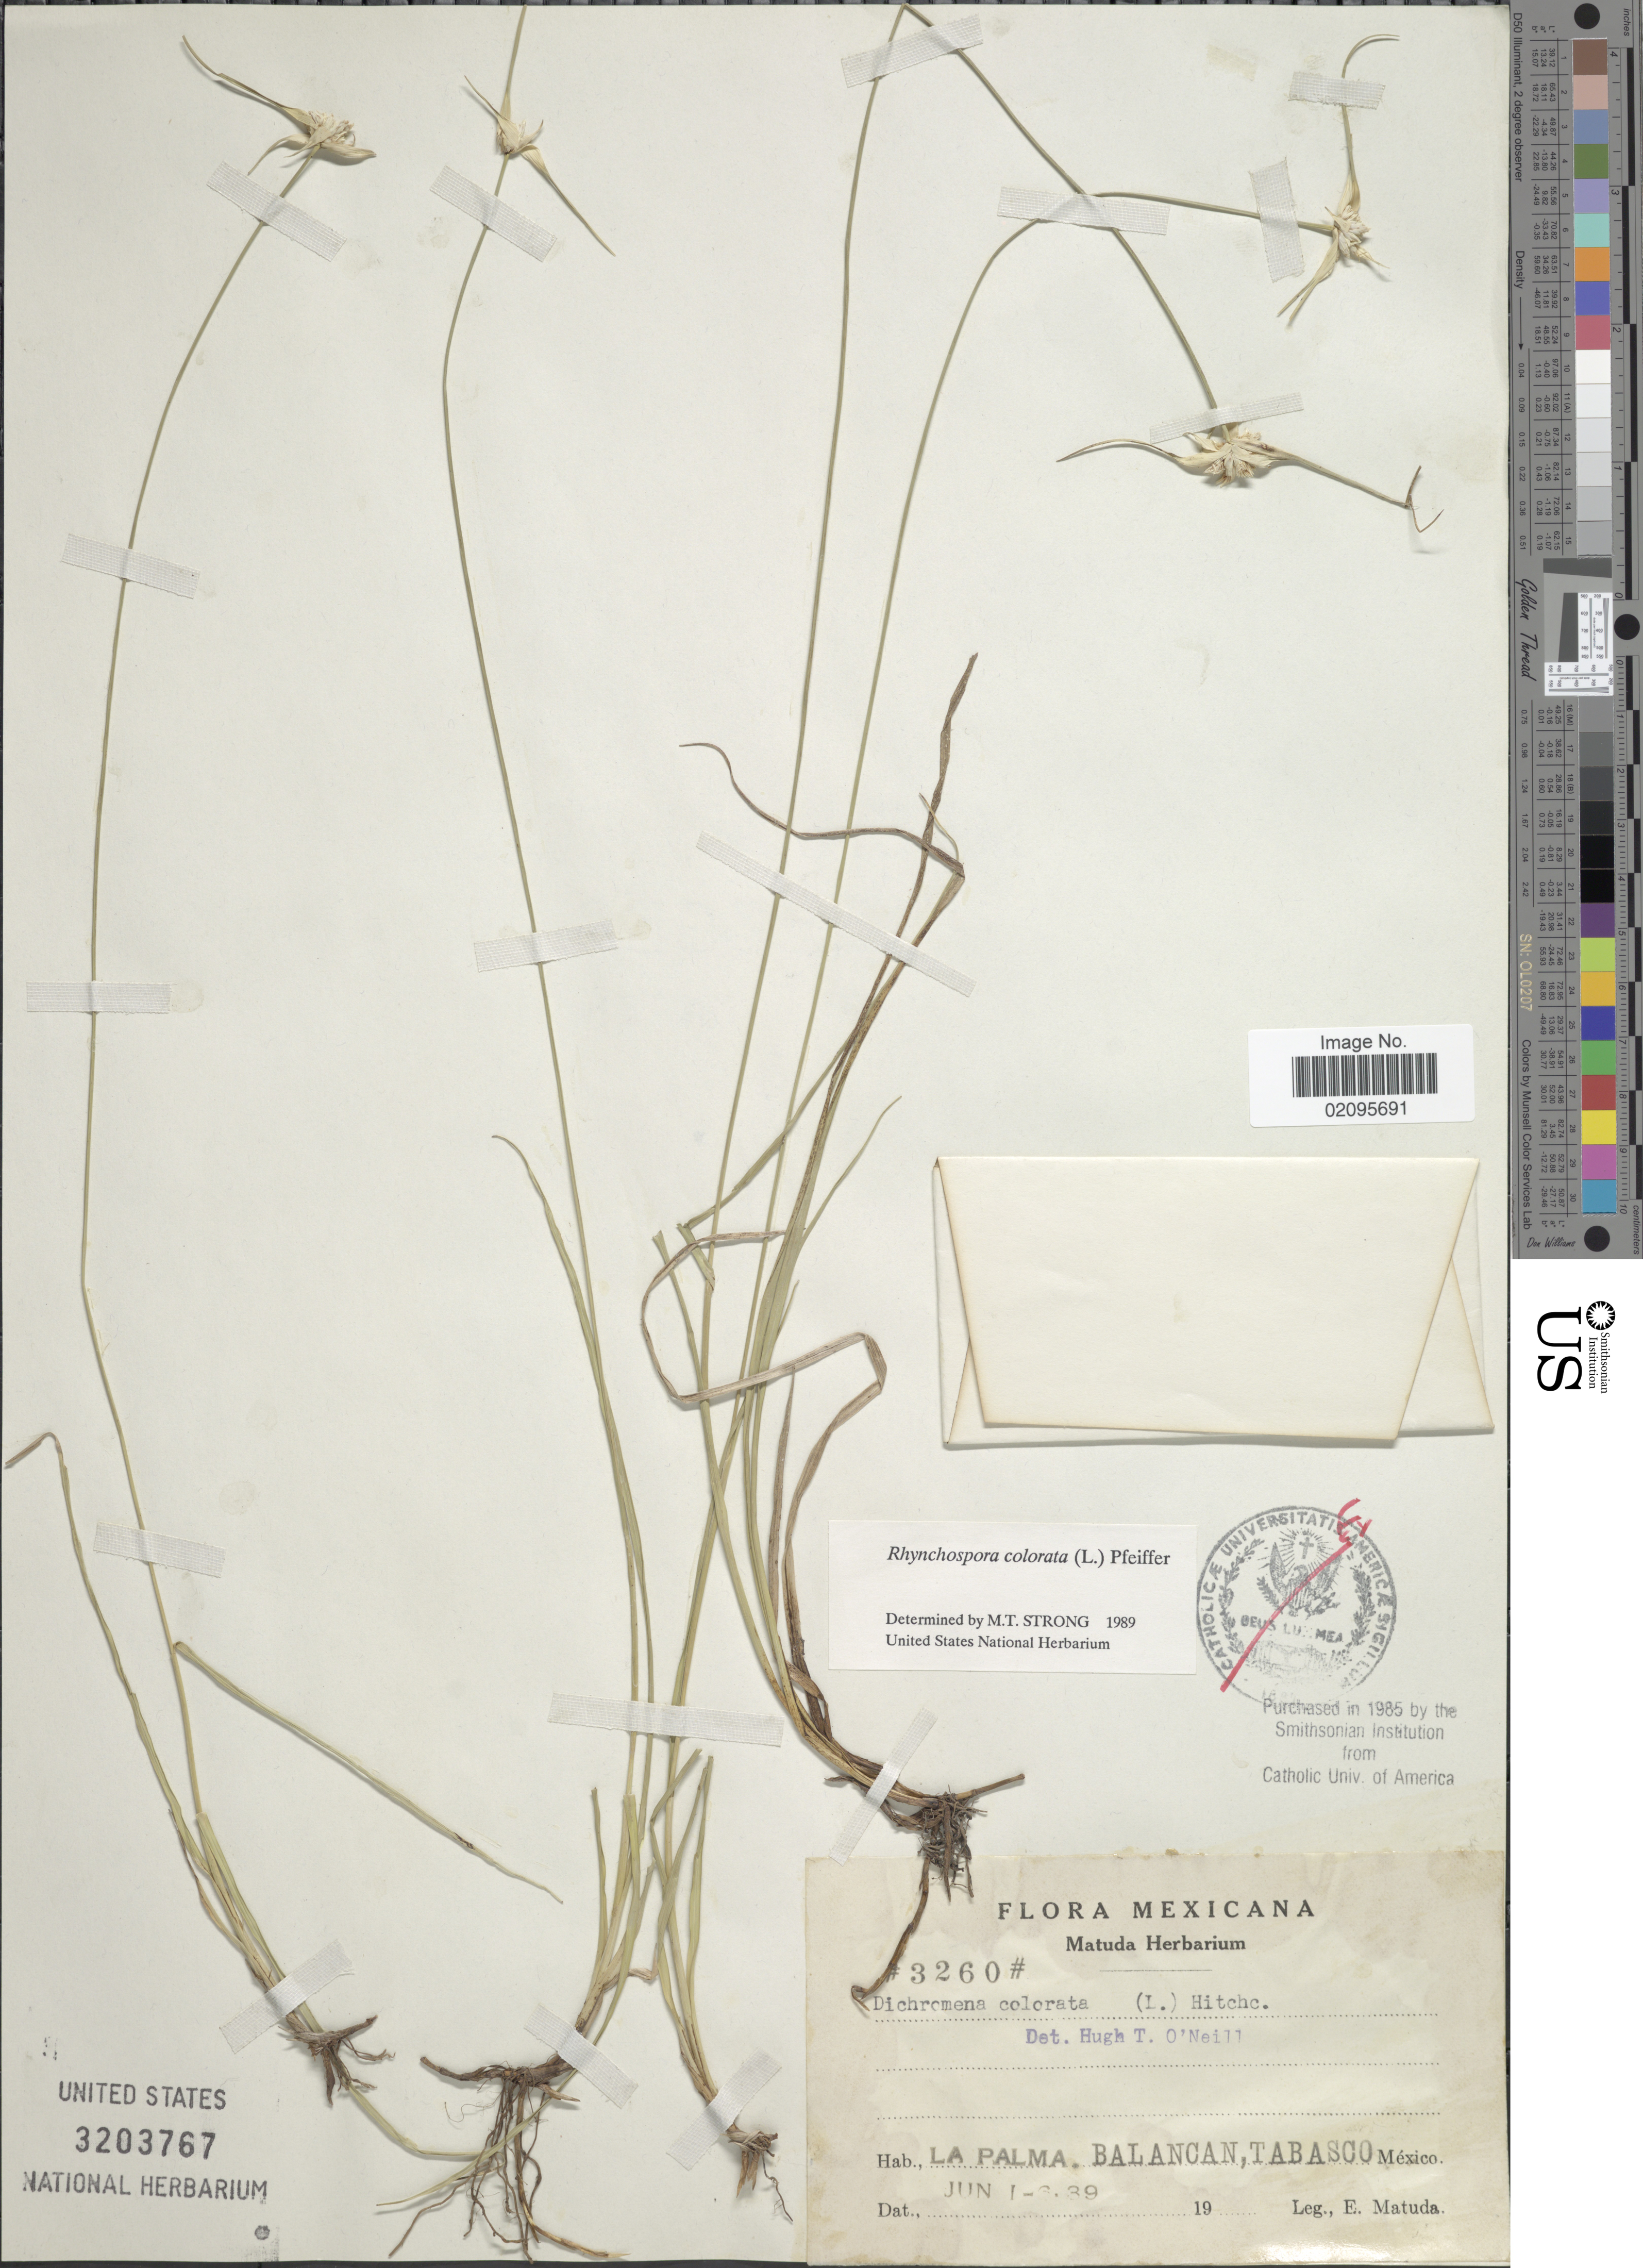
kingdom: Plantae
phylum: Tracheophyta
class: Liliopsida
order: Poales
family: Cyperaceae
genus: Rhynchospora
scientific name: Rhynchospora colorata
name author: (L.) H. Pfeiff.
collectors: E. Matuda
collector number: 3260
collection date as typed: Transcribed d/m/y: 1/6/39 to 8/6/39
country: Mexico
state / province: Tabasco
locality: La Palma, Balancan.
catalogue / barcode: US 3203767